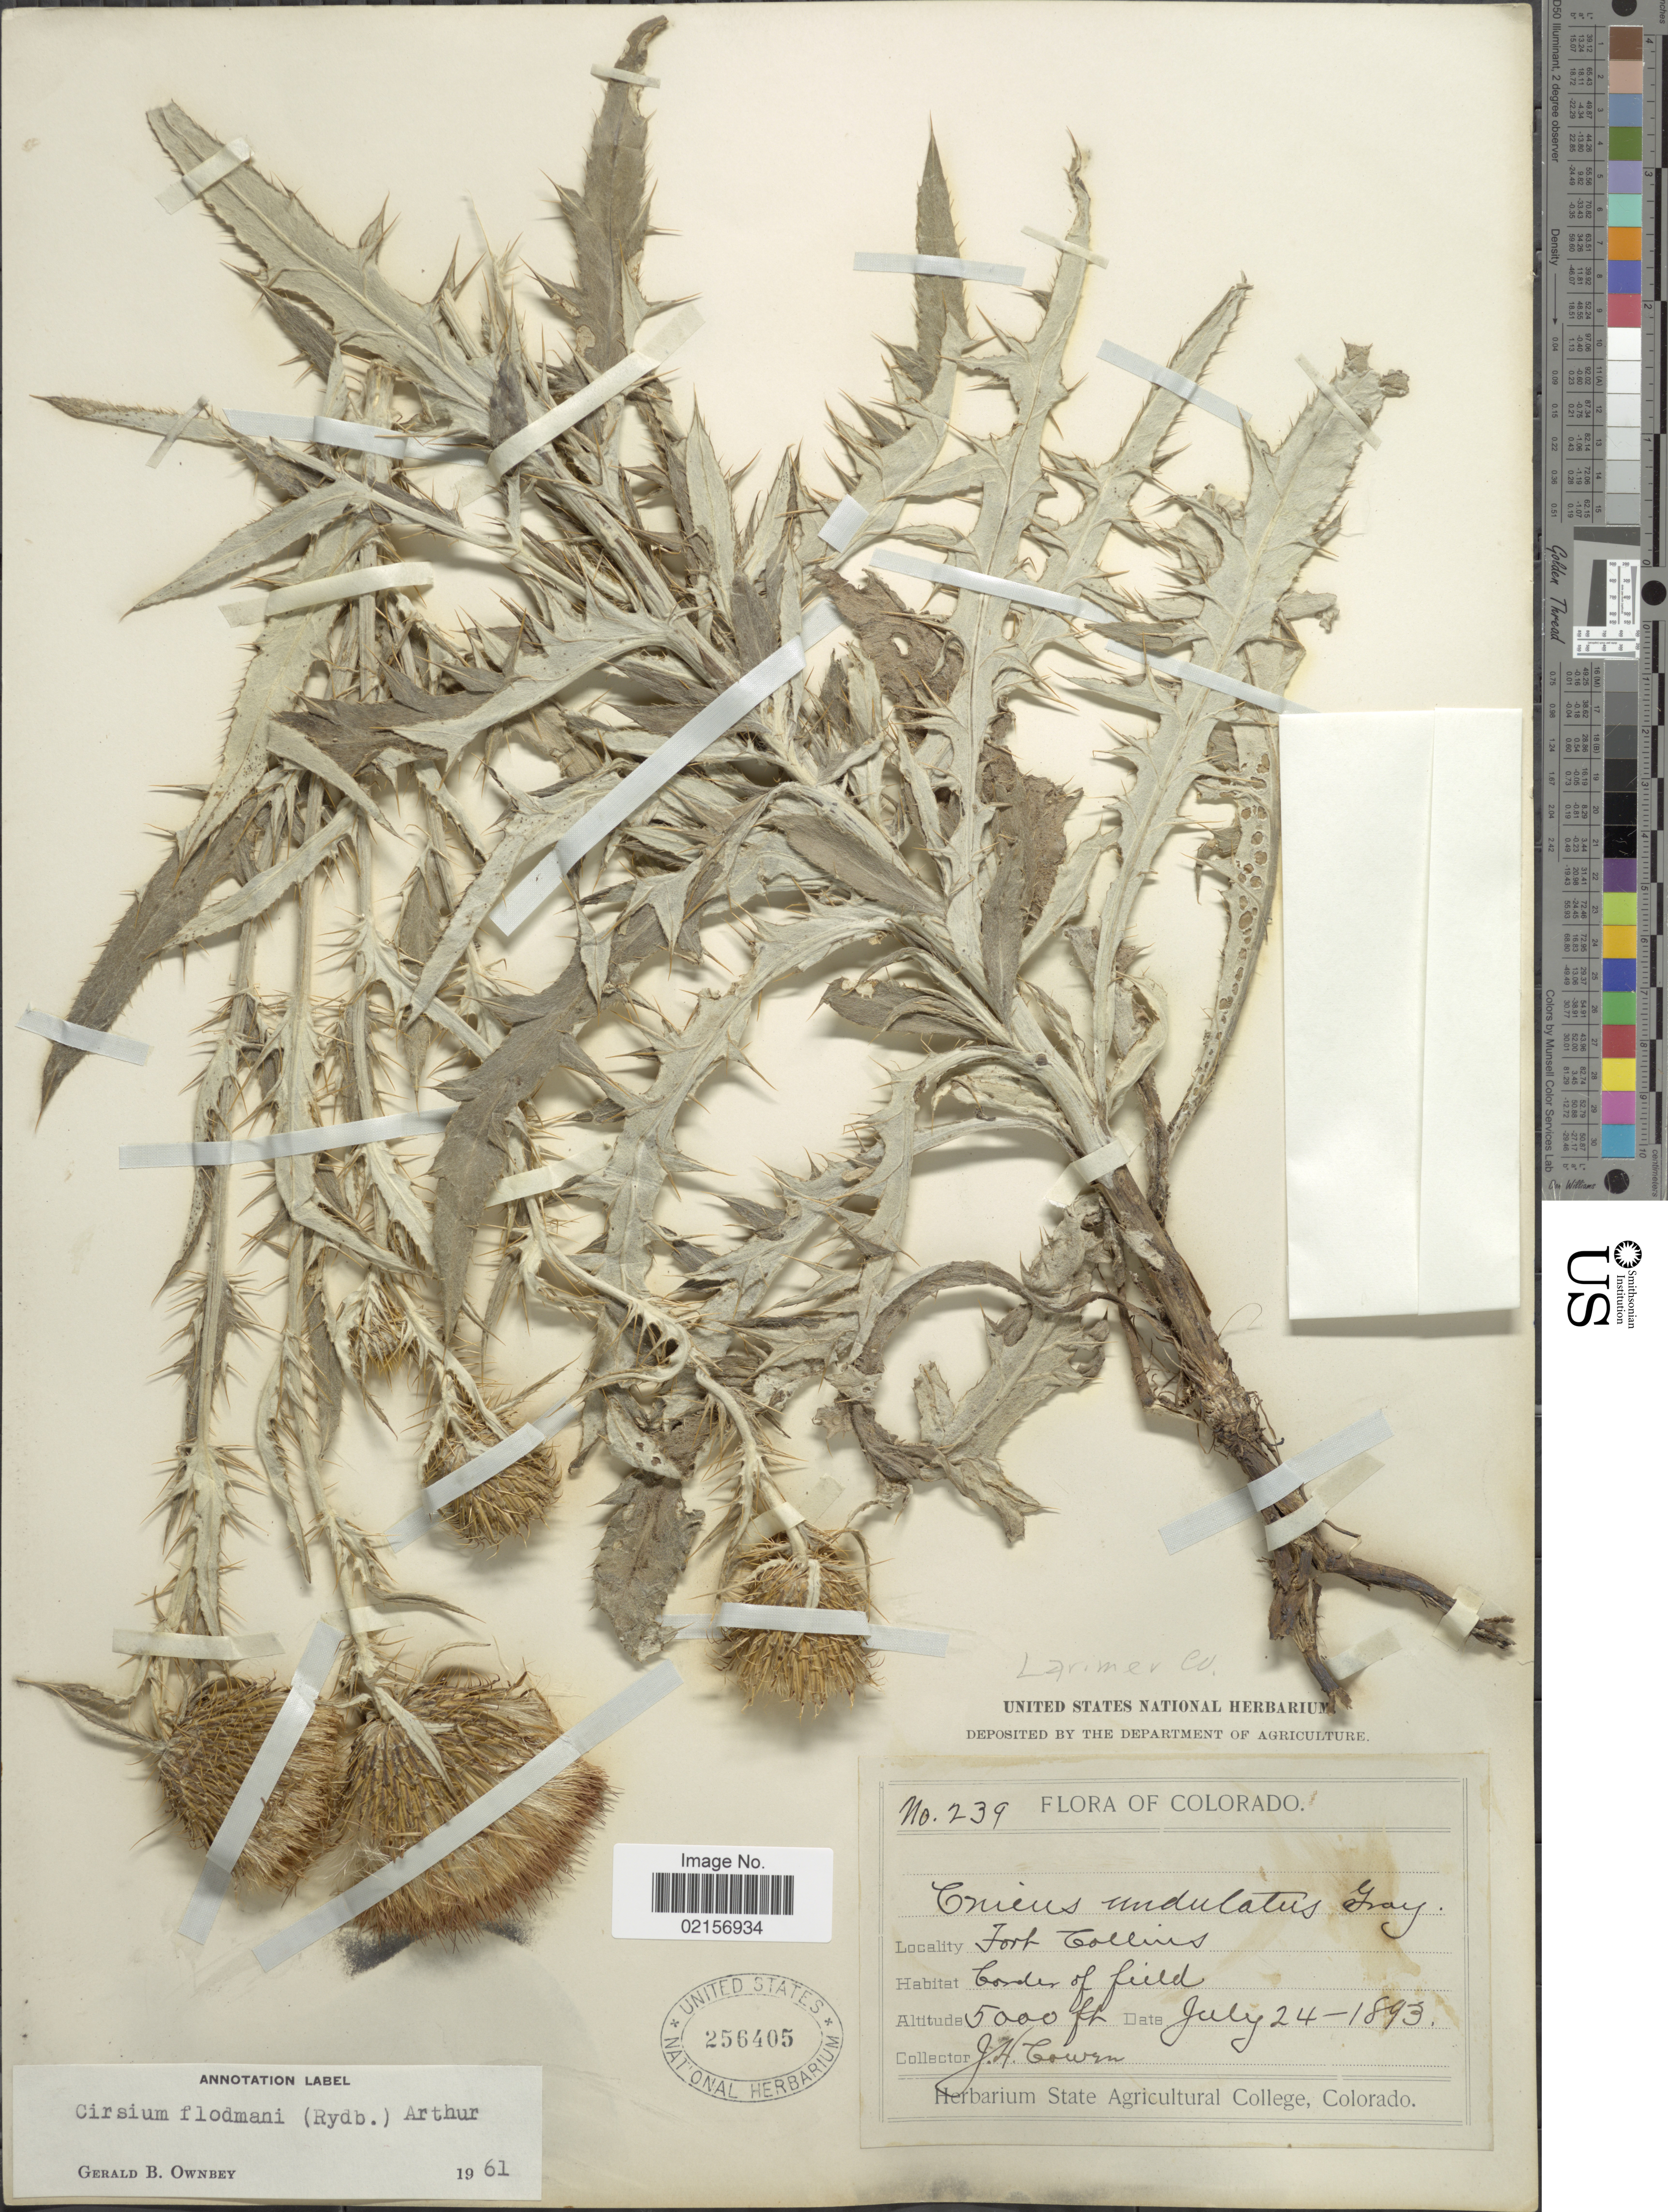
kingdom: Plantae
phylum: Tracheophyta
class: Magnoliopsida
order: Asterales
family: Asteraceae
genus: Cirsium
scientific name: Cirsium flodmanii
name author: (Rydb.) Arthur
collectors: J. H. Cowen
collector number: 239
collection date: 1893-07-24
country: United States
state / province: Colorado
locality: Fort Collins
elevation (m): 1524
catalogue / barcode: US 256405